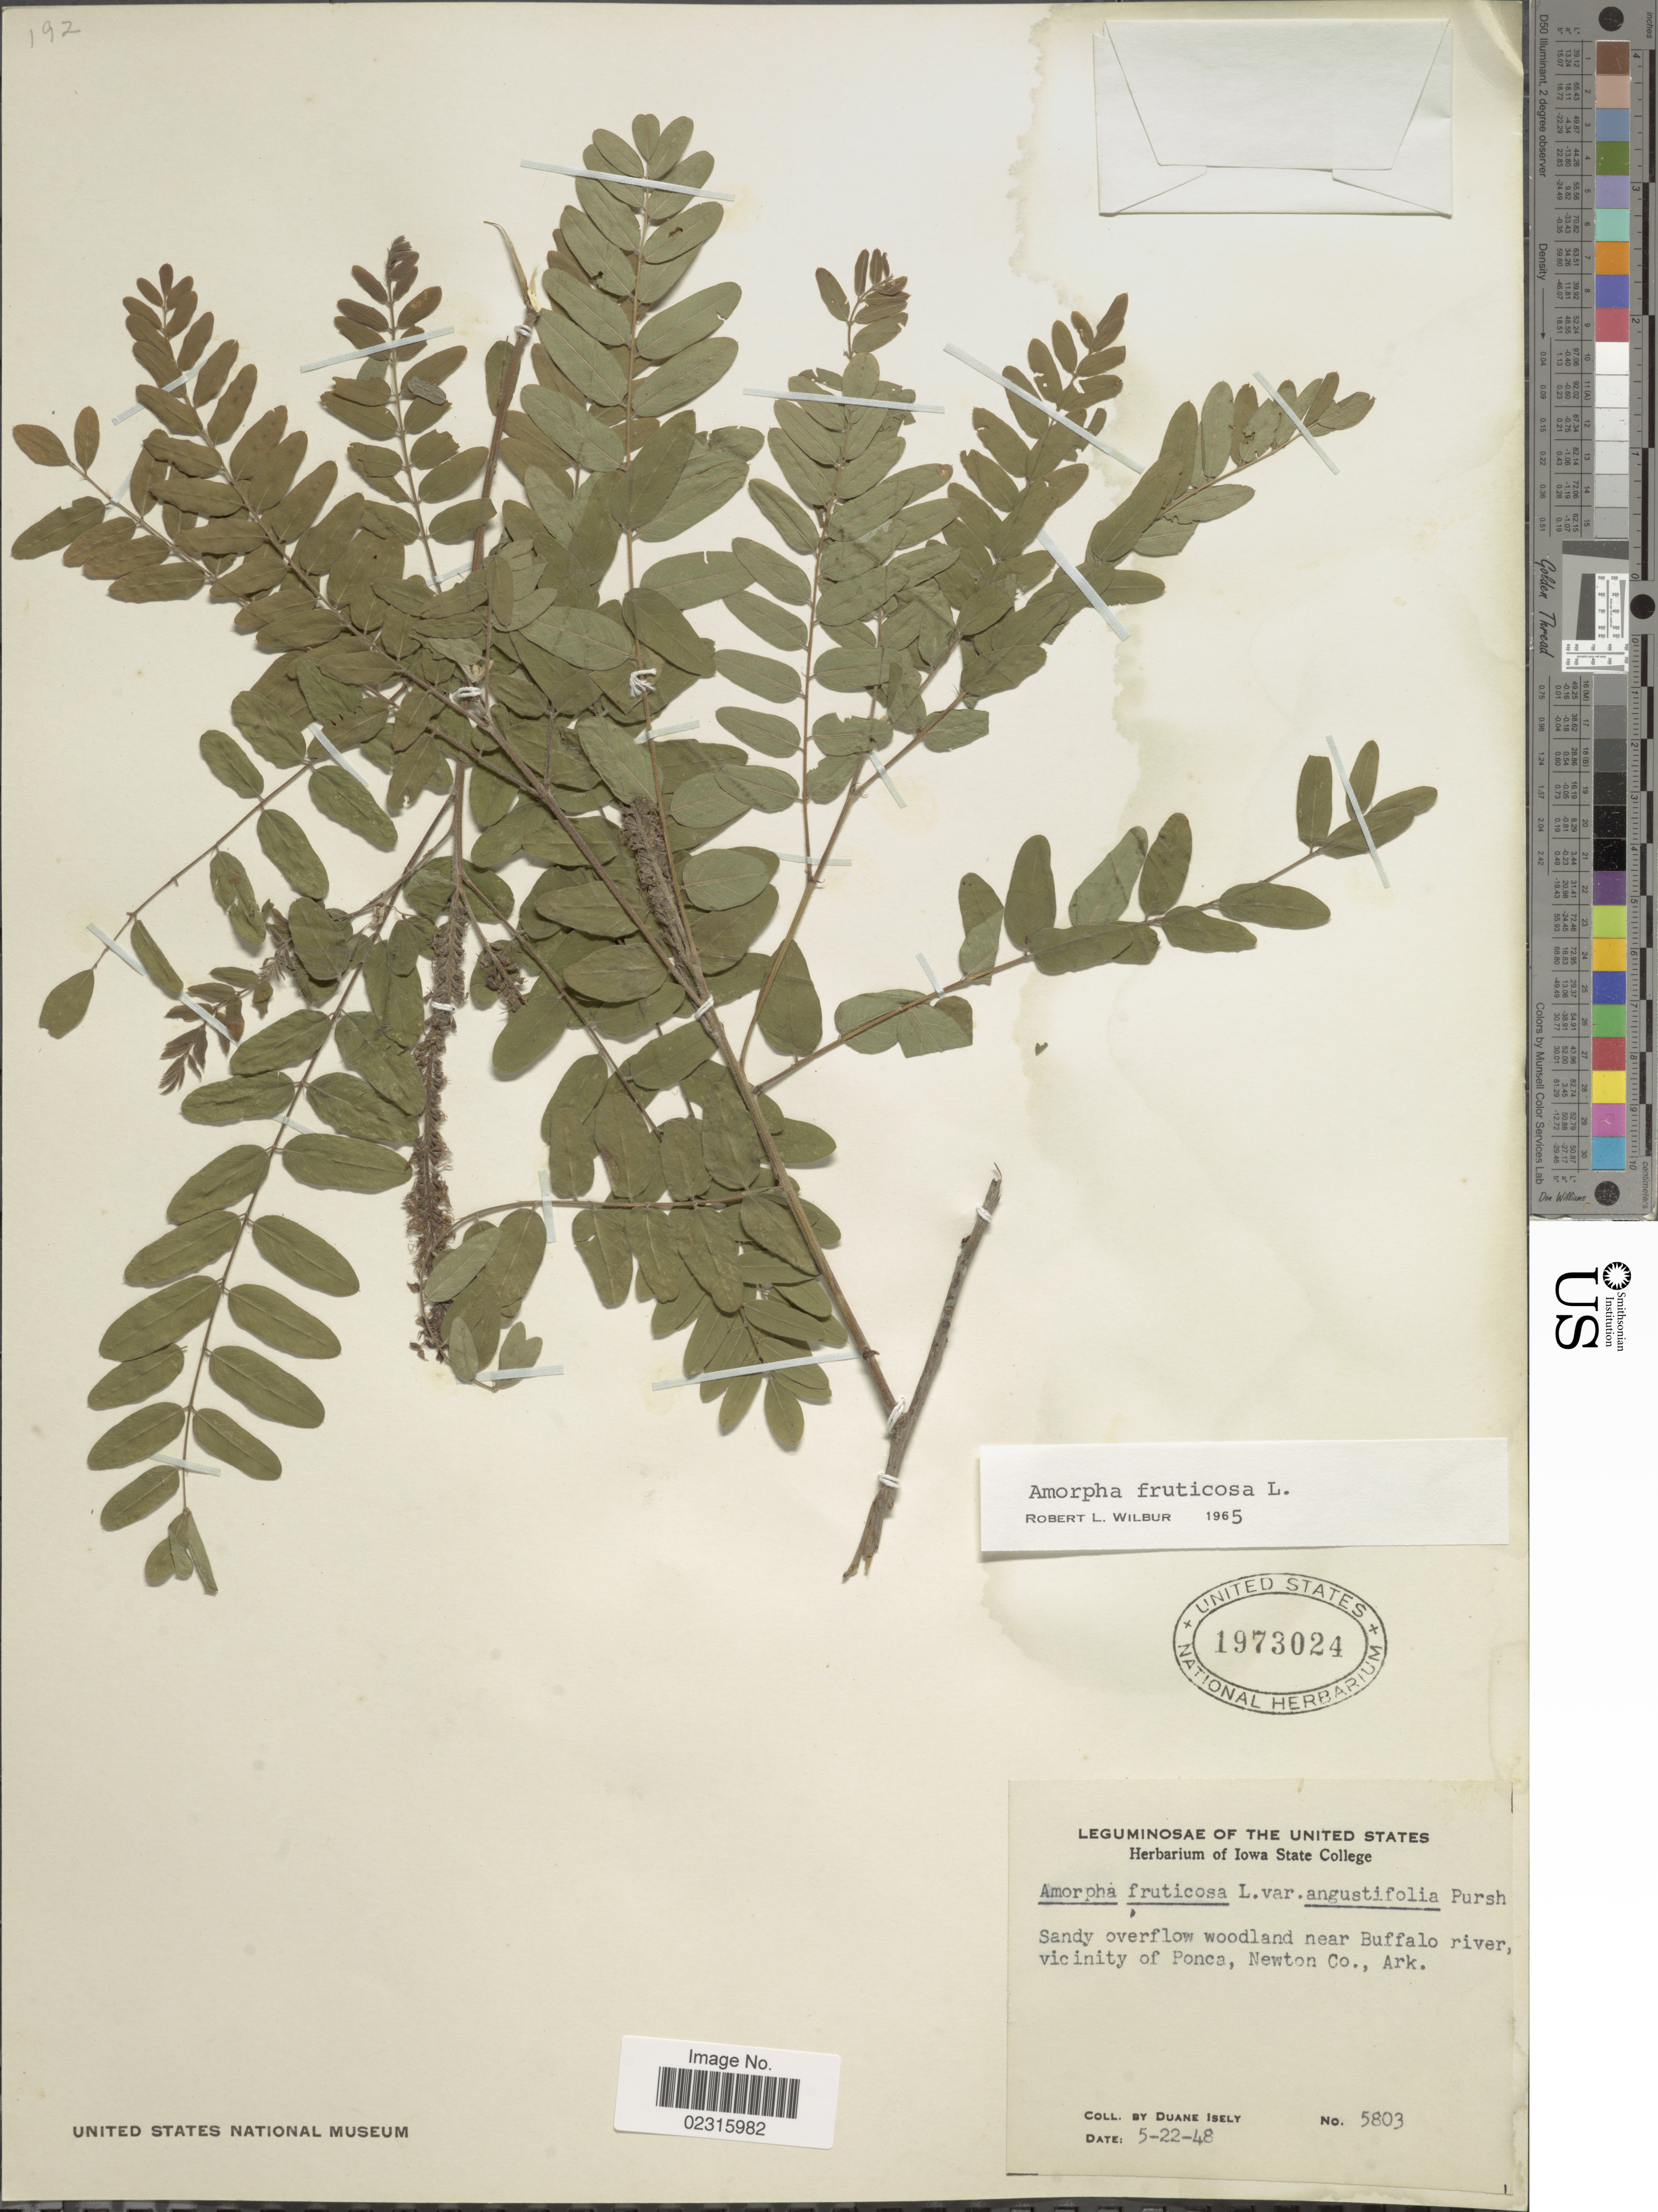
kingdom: Plantae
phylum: Tracheophyta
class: Magnoliopsida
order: Fabales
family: Fabaceae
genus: Amorpha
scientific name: Amorpha fruticosa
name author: L.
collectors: D. Isely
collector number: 5803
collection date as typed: Transcribed d/m/y: 22/5/48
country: United States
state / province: Arkansas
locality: Sandy overflow woodland near Buffalo river, vicinity of Ponca, Newton Co.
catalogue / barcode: US 1973024